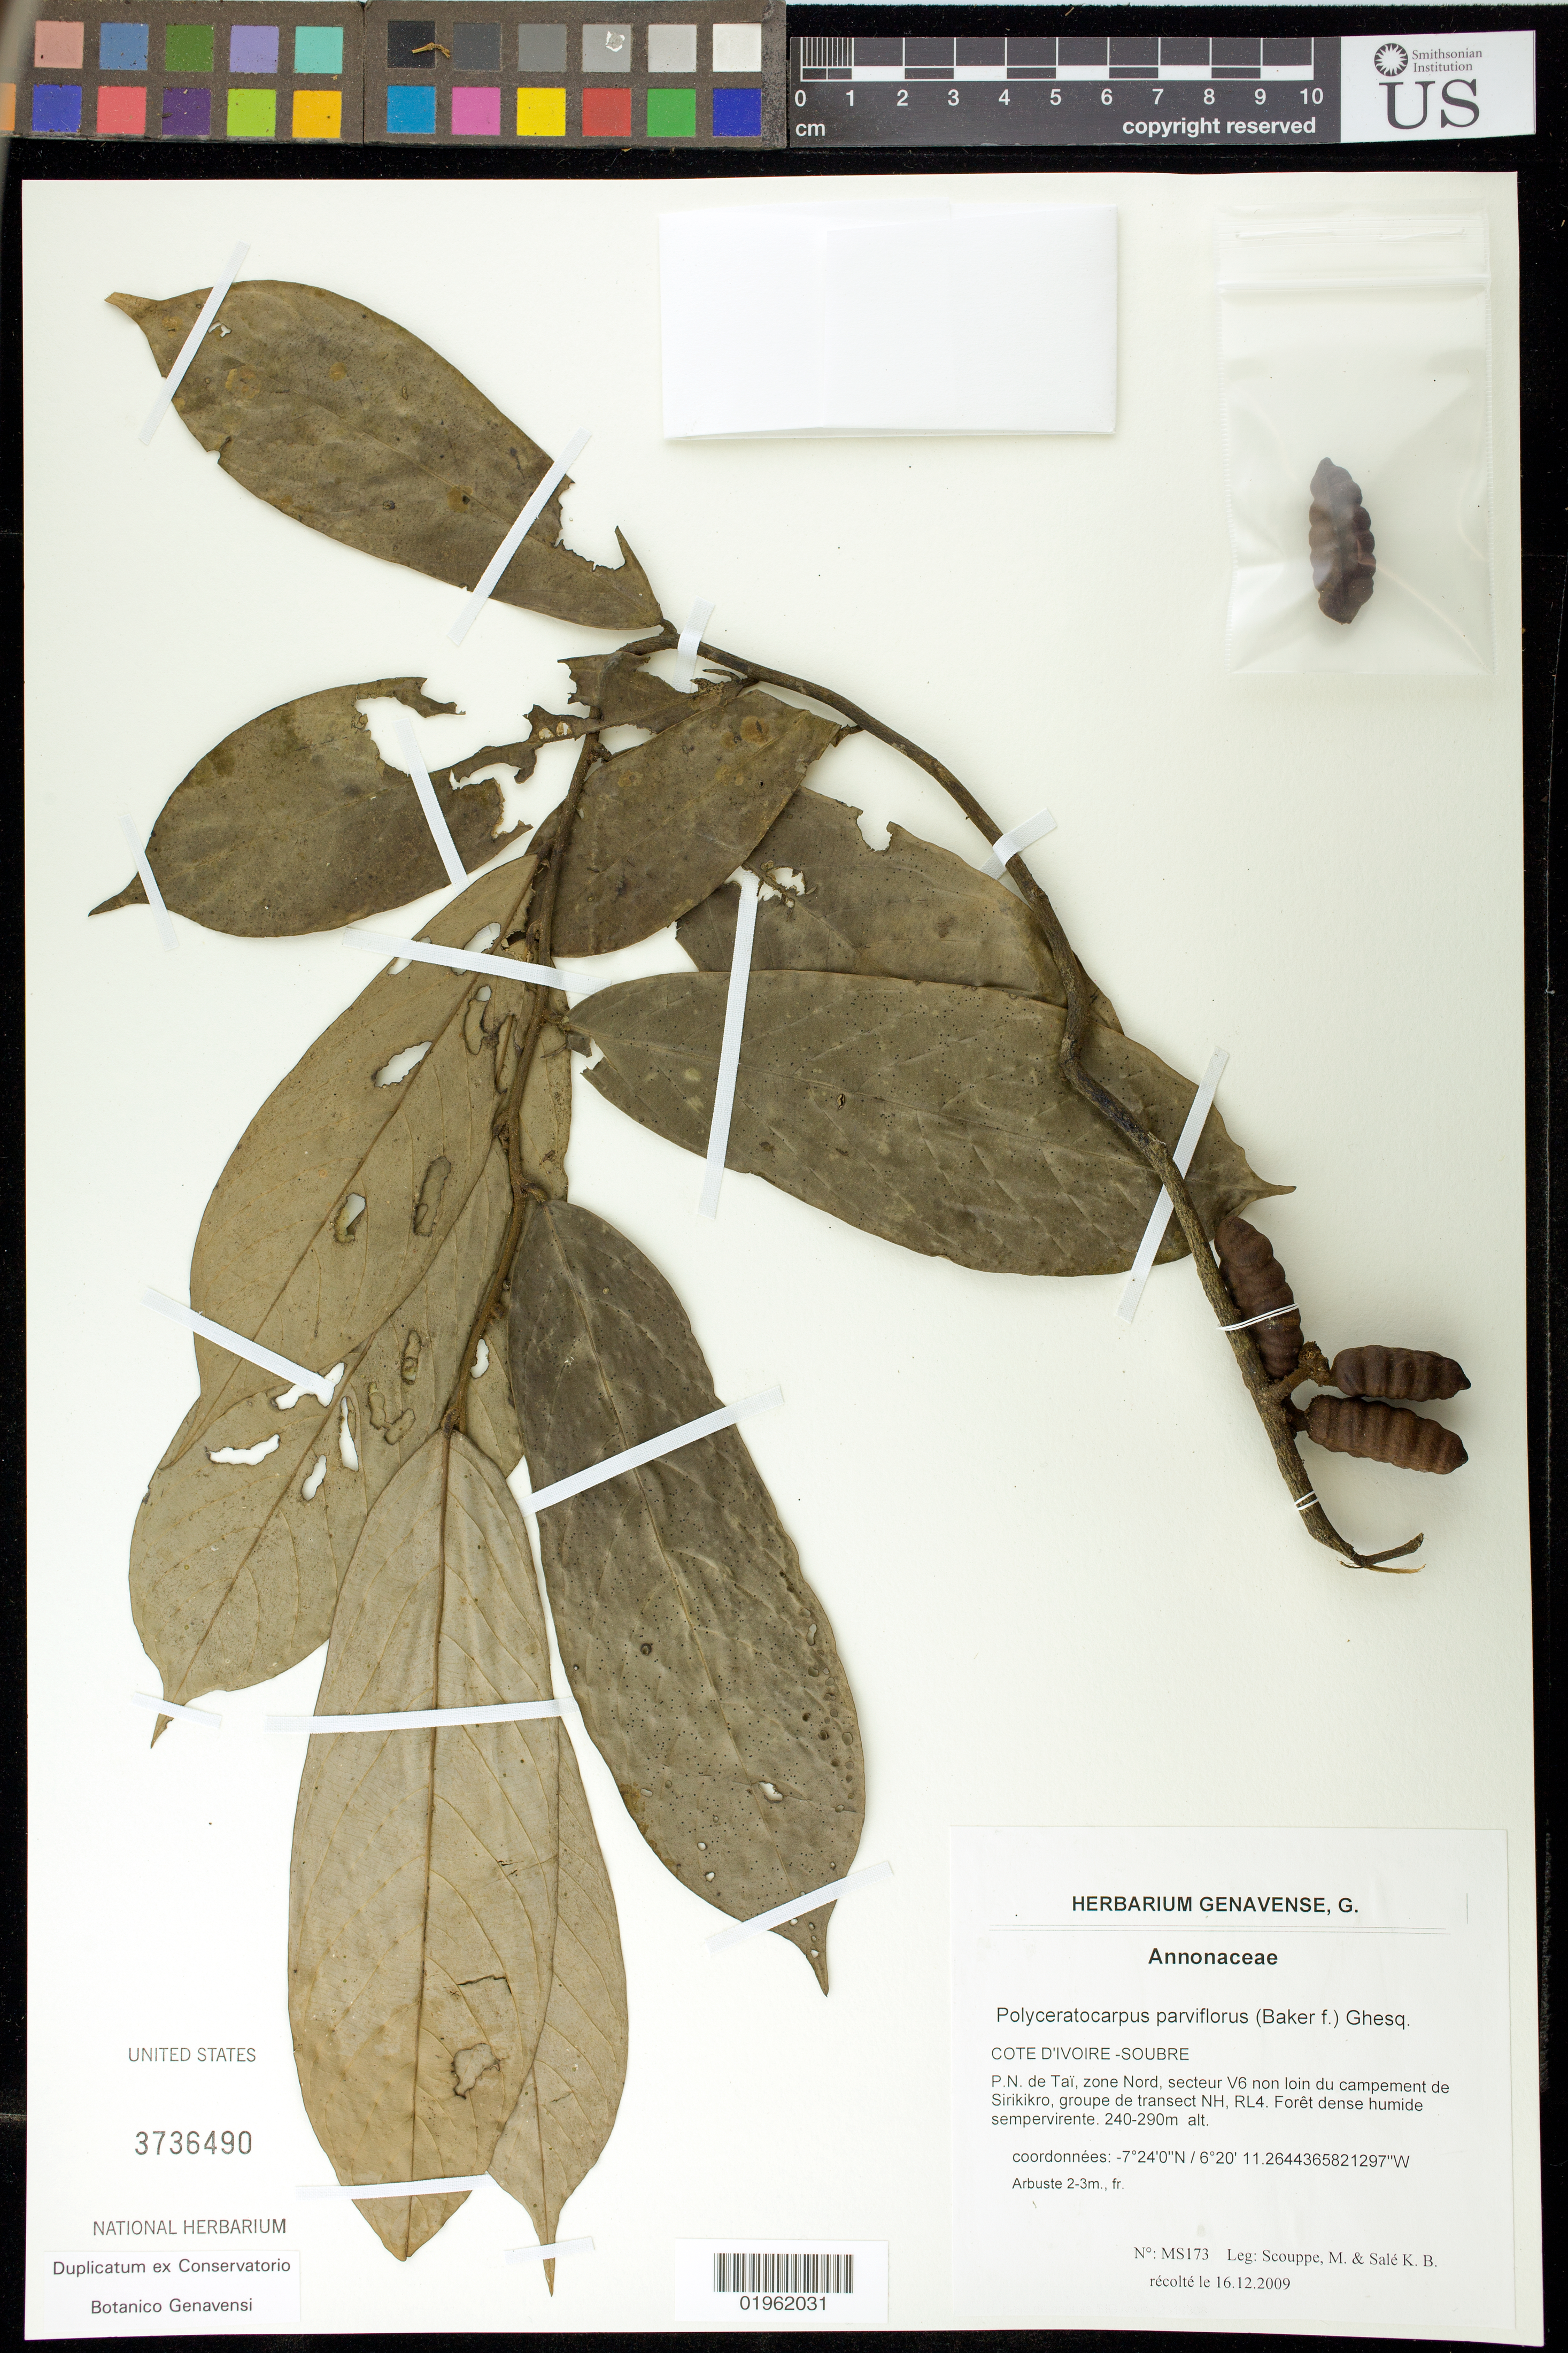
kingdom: Plantae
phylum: Tracheophyta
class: Magnoliopsida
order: Magnoliales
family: Annonaceae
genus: Polyceratocarpus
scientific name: Polyceratocarpus parviflorus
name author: (Baker f.) Ghesq.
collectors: M. Scouppe & K. Sale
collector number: MS173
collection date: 2009-12-16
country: Ivory Coast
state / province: Bas-Sassandra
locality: Soubre. P.N. de Taï, zone Nord, secteur V6 non loin du campement de Sirikikro, groups de transect NH, RL4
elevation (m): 210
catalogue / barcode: US 3736490